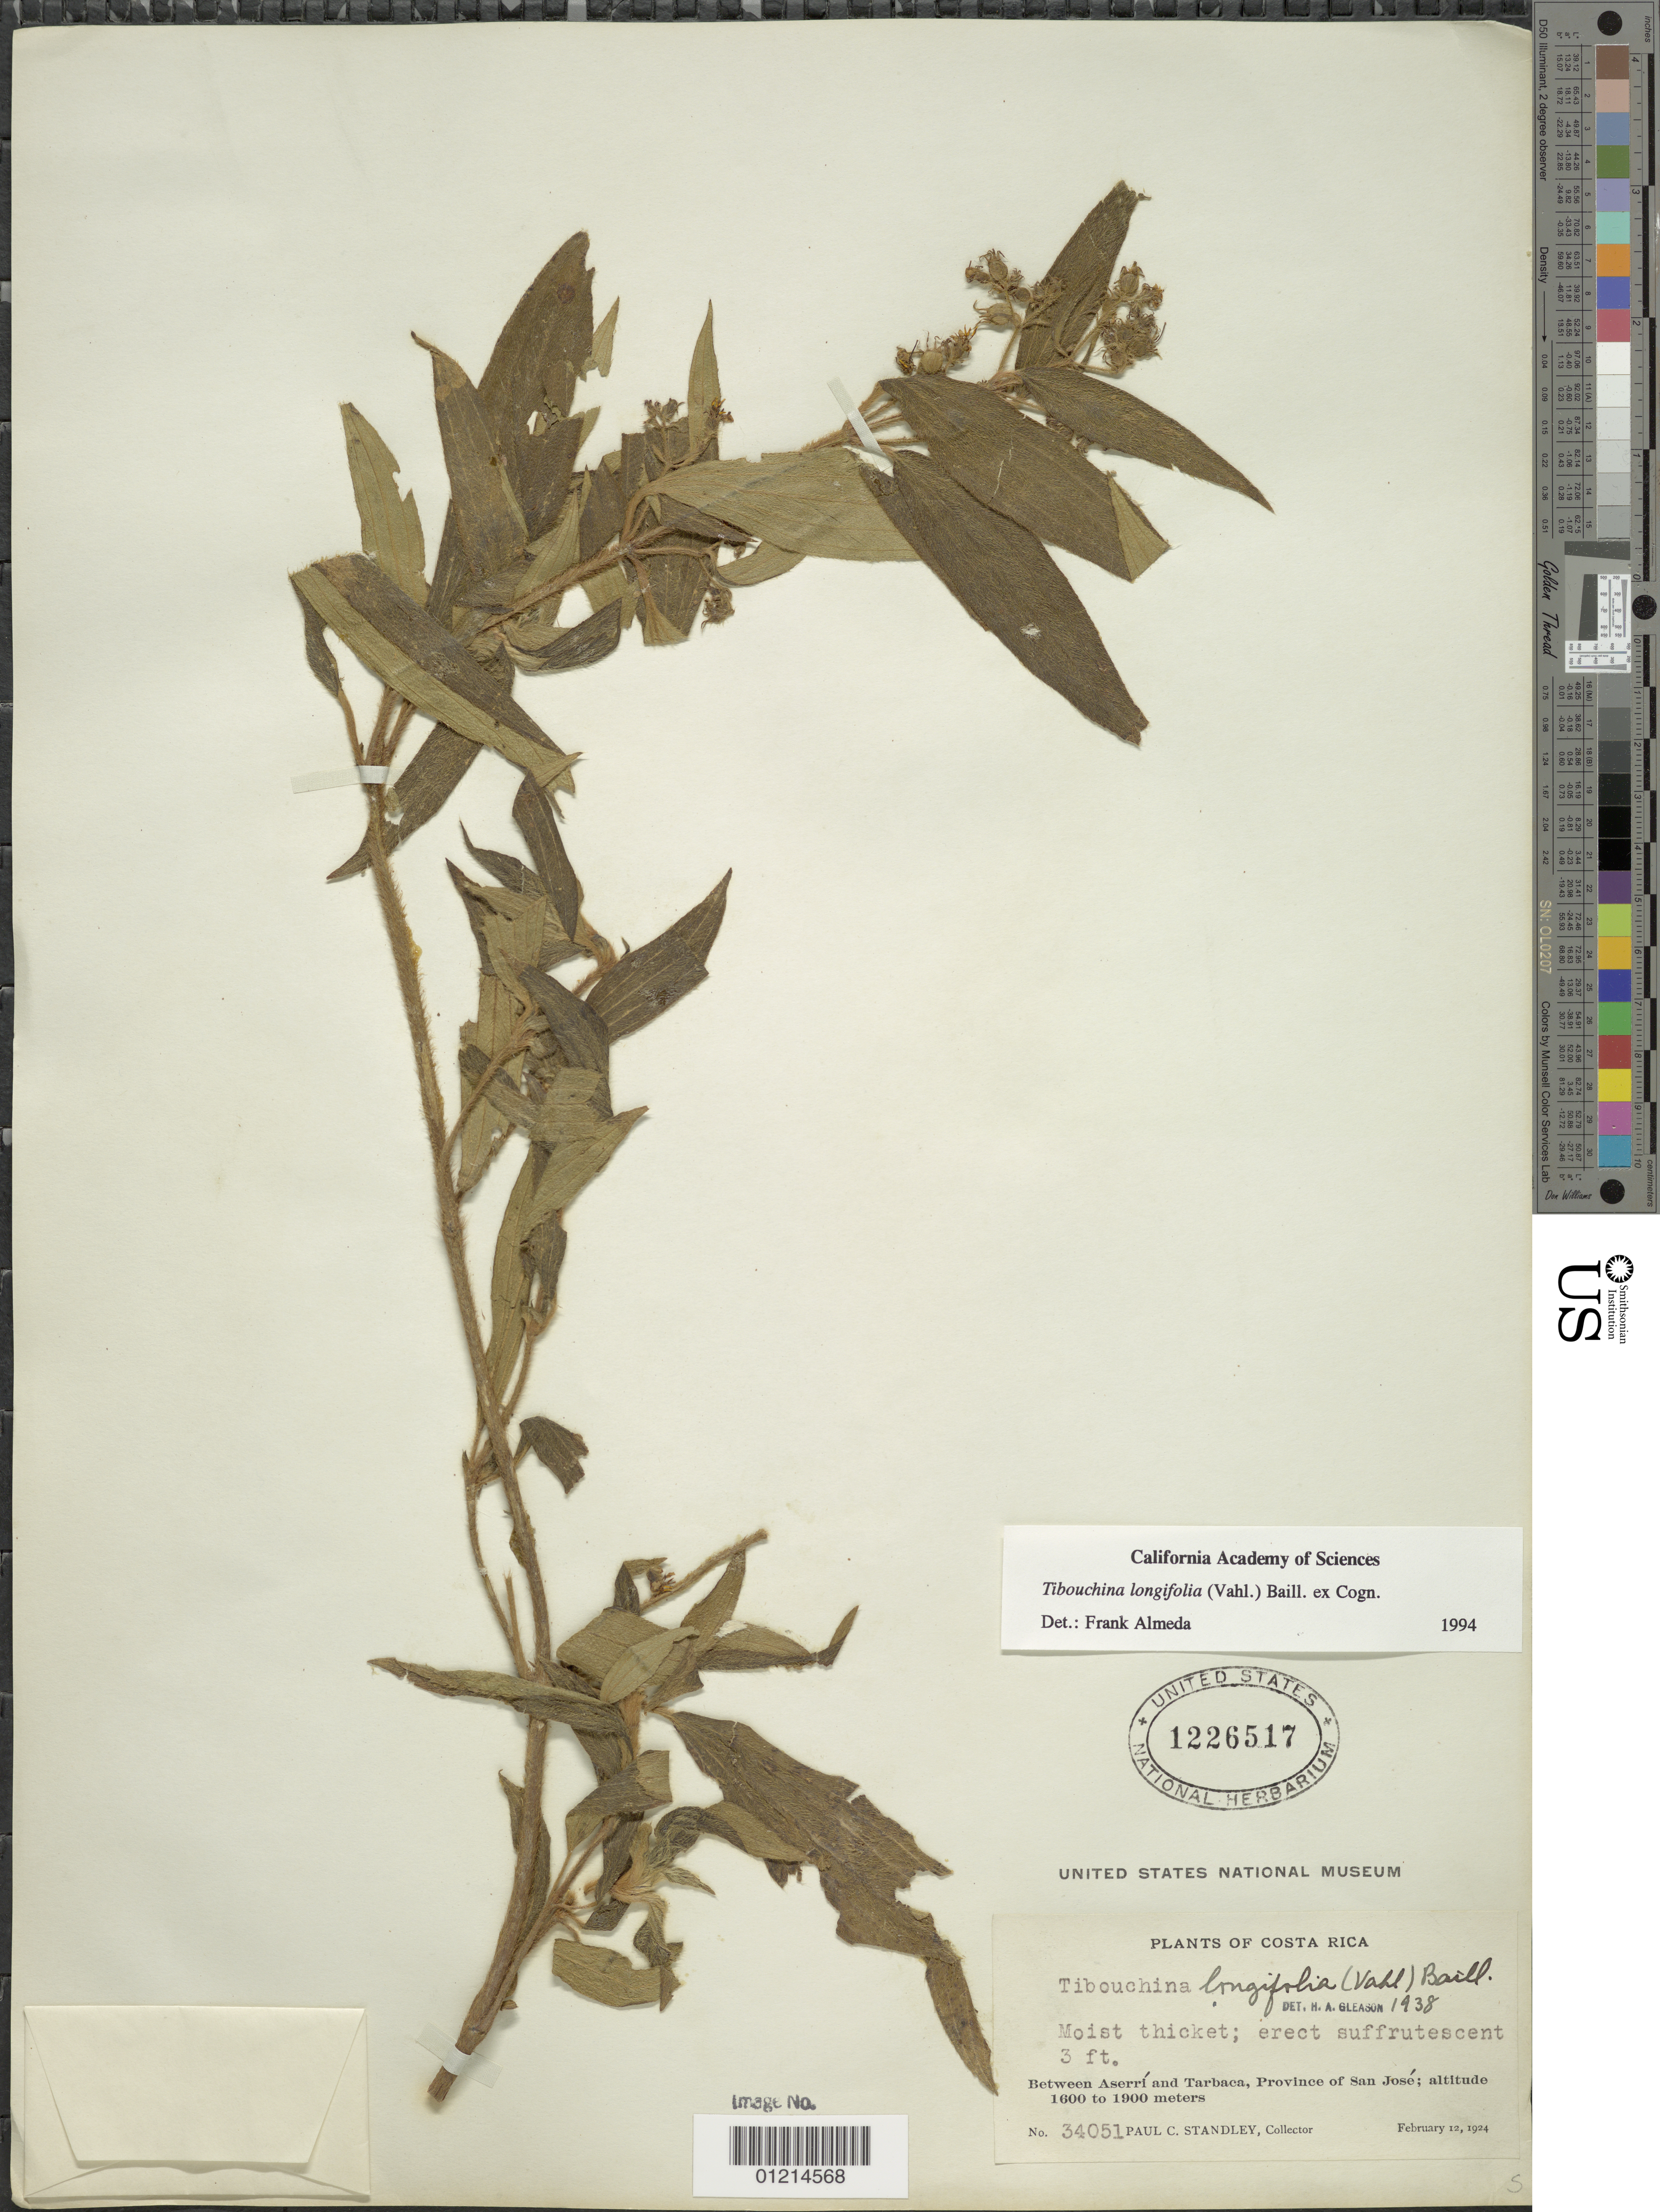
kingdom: Plantae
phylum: Tracheophyta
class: Magnoliopsida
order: Myrtales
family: Melastomataceae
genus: Chaetogastra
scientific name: Chaetogastra longifolia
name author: (Vahl) DC.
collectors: P. C. Standley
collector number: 34051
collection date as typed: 12 Feb 1924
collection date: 1924-02-12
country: Costa Rica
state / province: San José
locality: Between Aserri and Tarbaca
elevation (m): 1600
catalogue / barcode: US 1226517